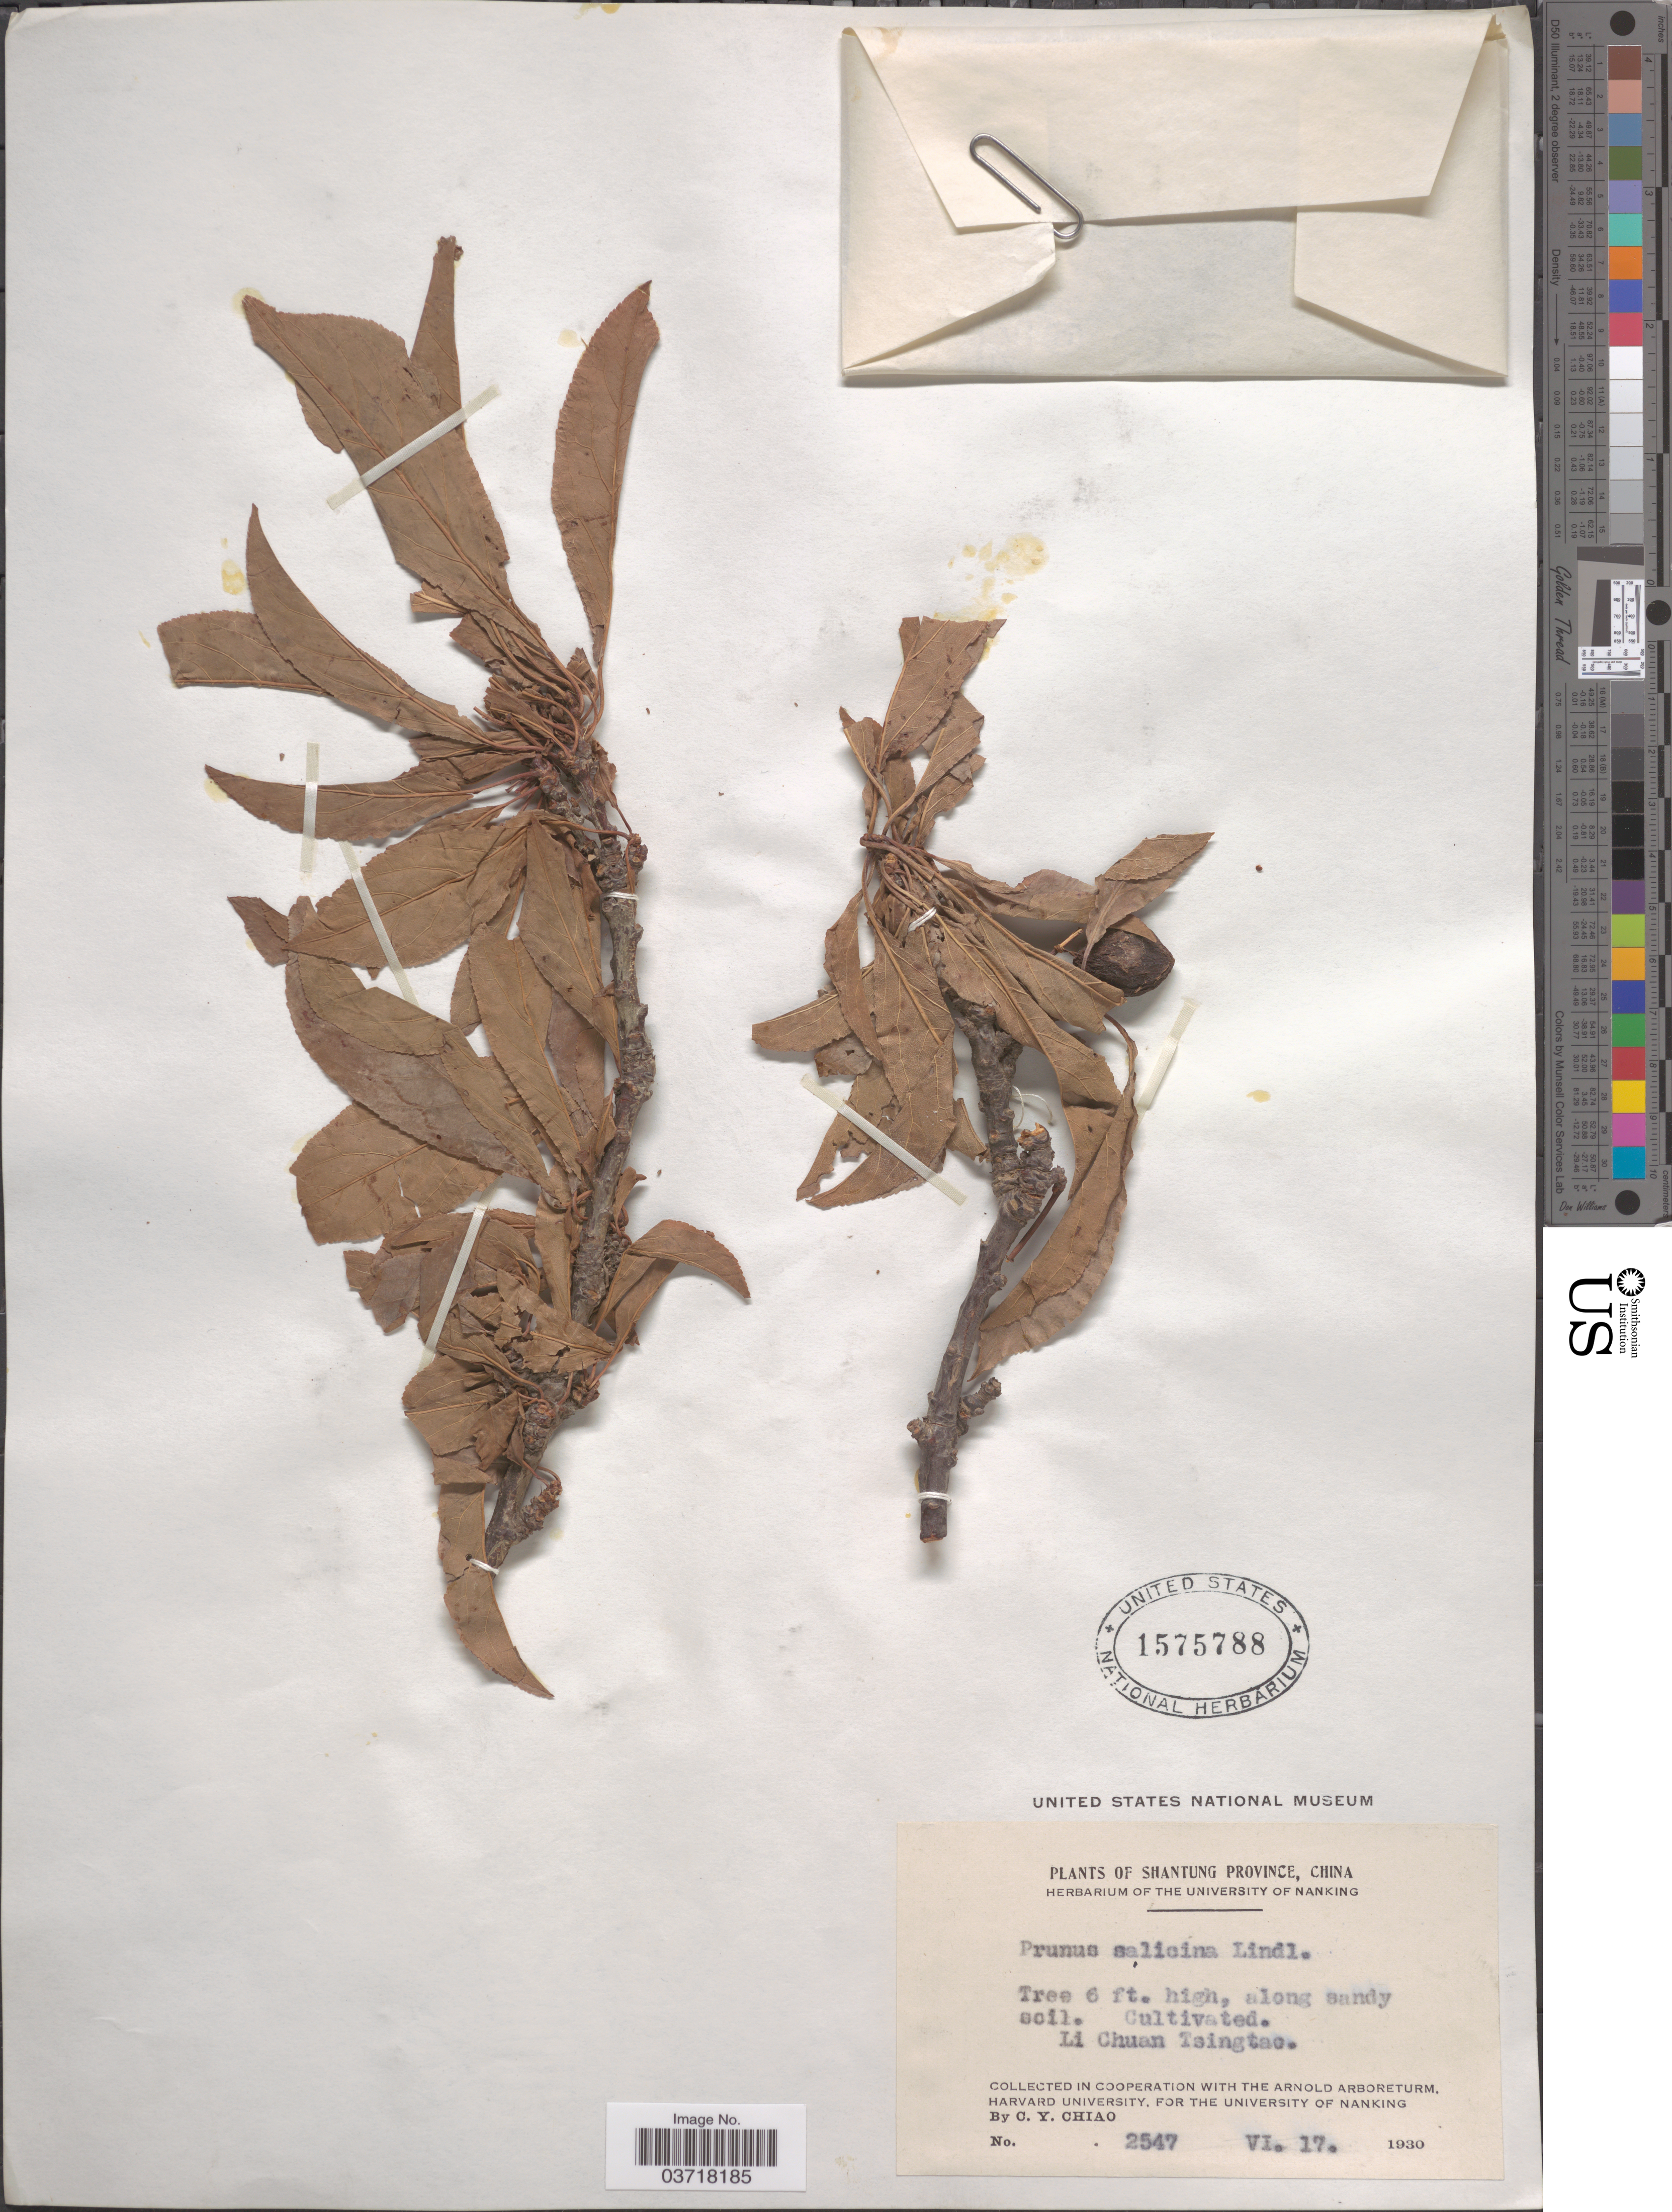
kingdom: Plantae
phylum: Tracheophyta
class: Magnoliopsida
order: Rosales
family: Rosaceae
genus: Prunus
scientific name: Prunus salicina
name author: Lindl.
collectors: C. Y. Chiao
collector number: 2547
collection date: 1930-06-17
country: China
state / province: Shandong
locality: Shantung Province. Li Chuan Tsingtao.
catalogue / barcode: US 1575788